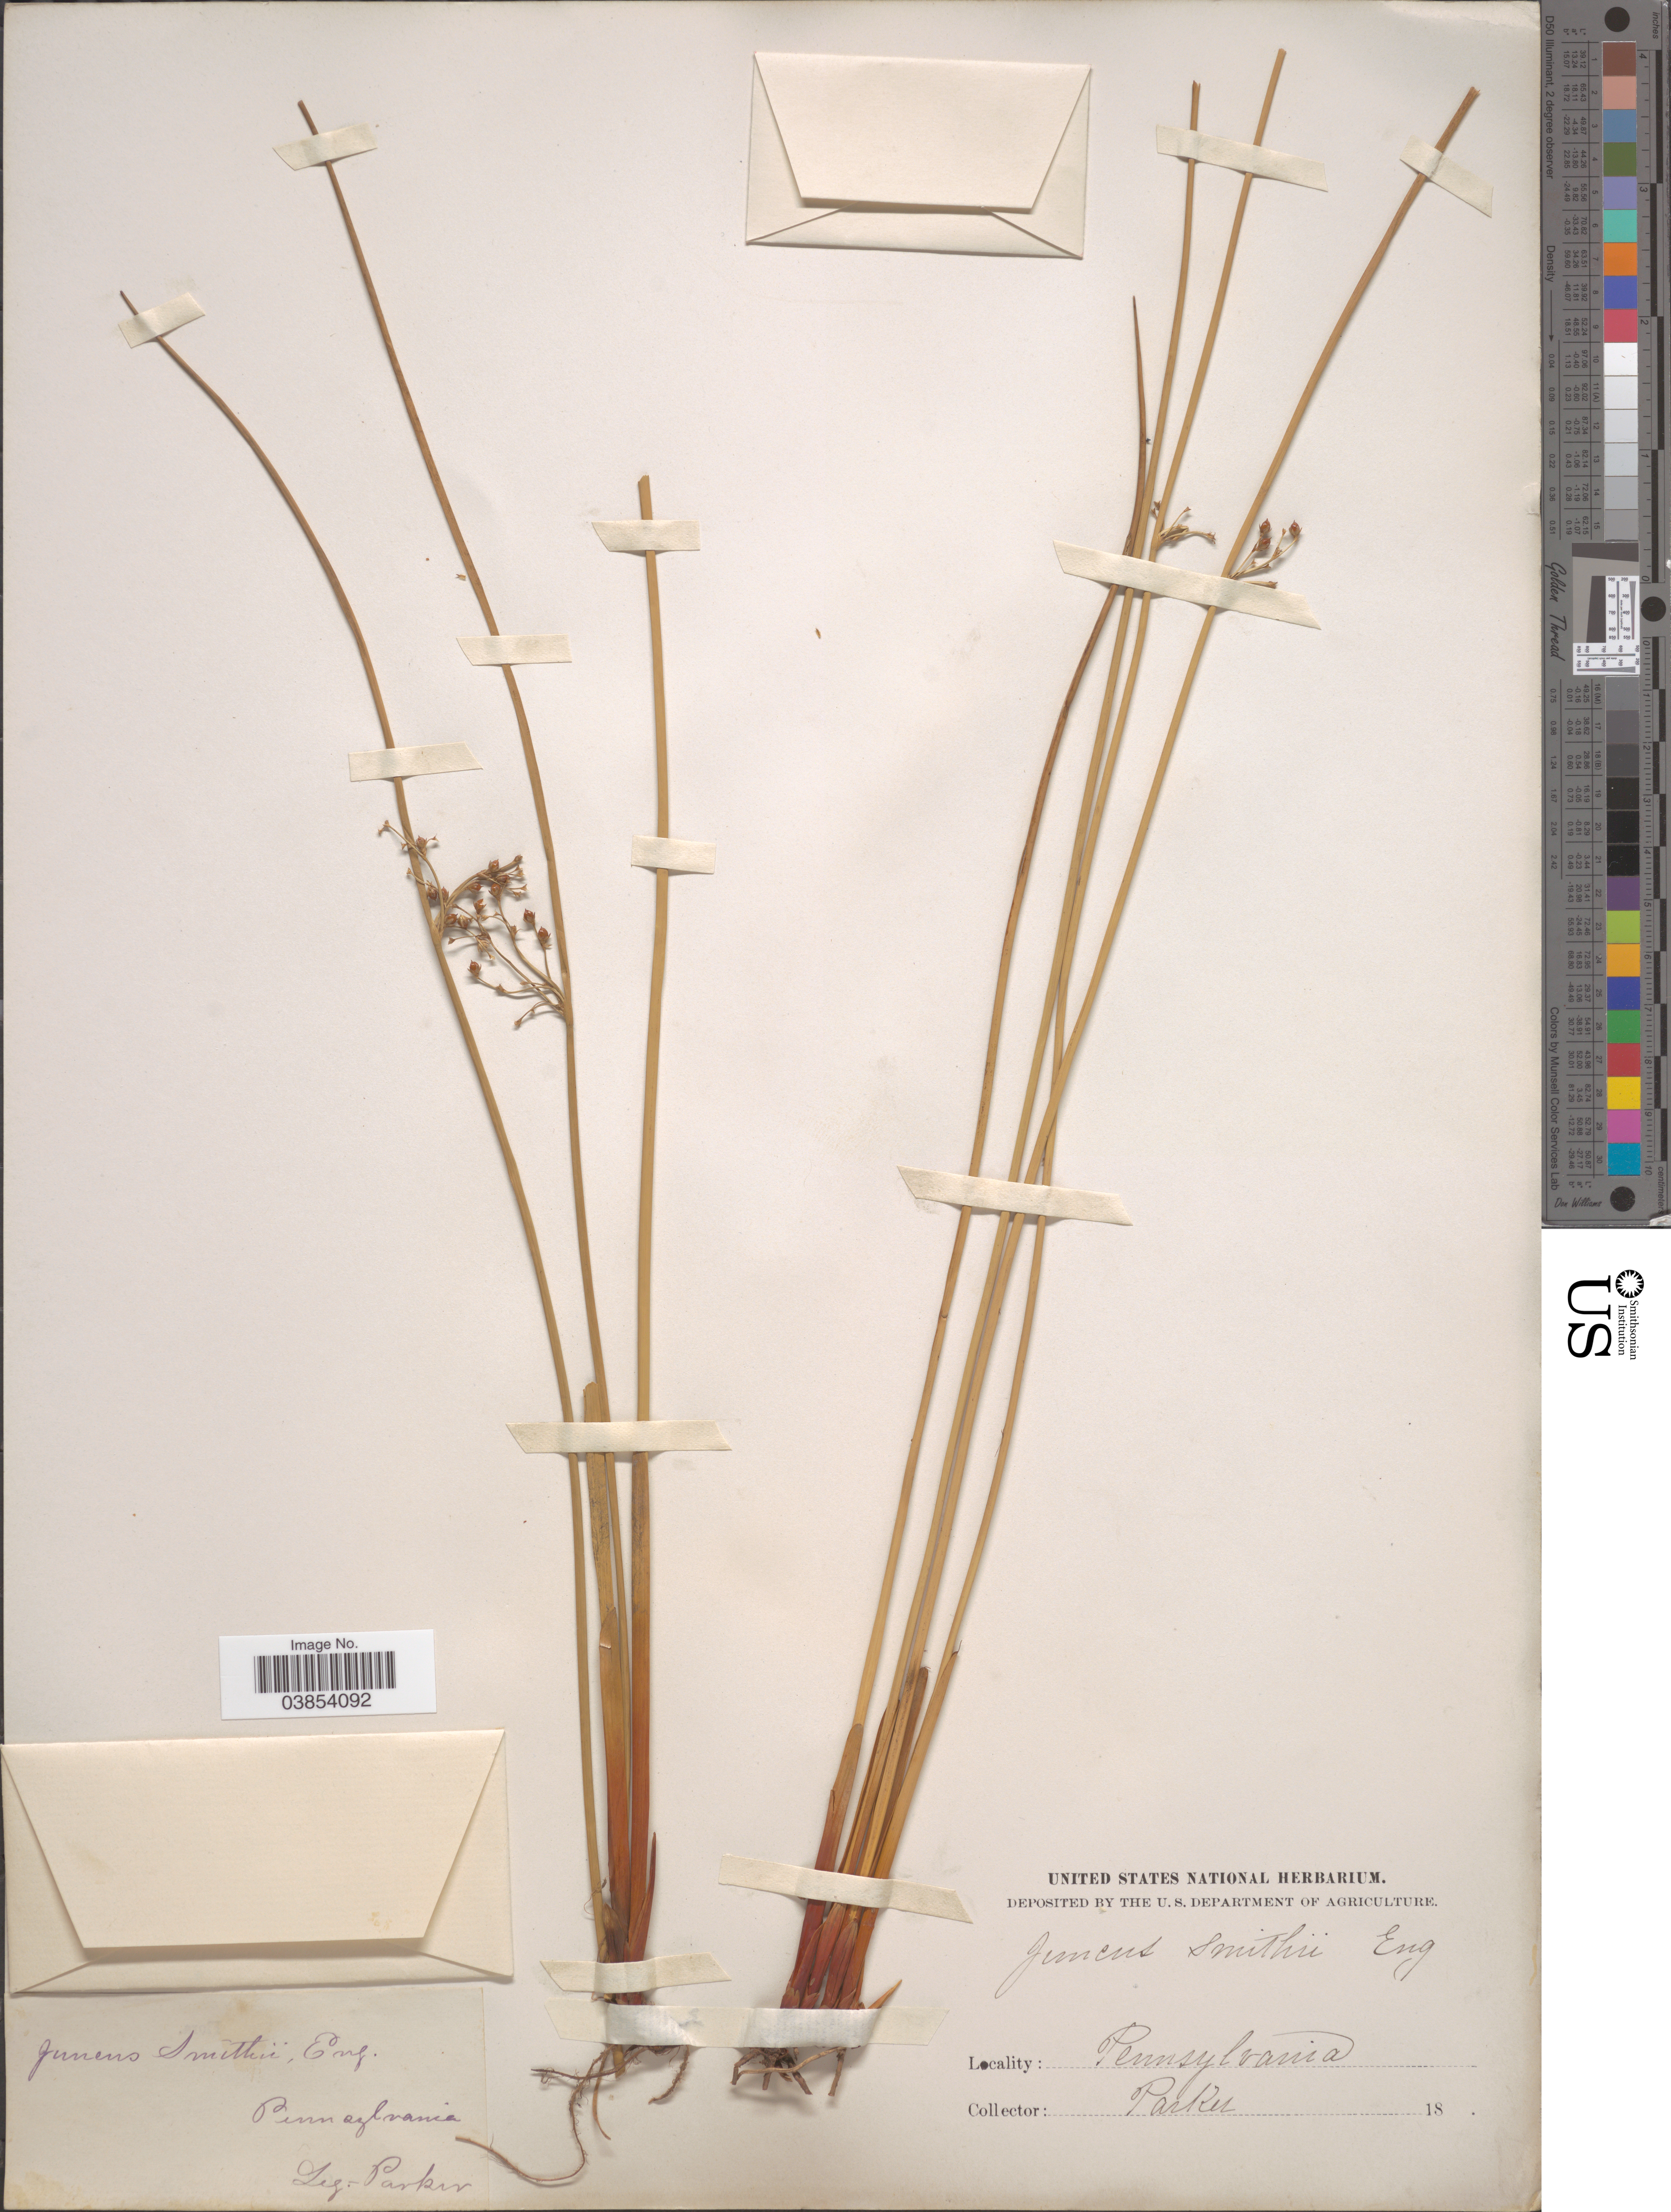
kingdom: Plantae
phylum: Tracheophyta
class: Liliopsida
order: Poales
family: Juncaceae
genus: Juncus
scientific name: Juncus gymnocarpus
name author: Coville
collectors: -. Parker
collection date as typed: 18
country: United States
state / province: Pennsylvania